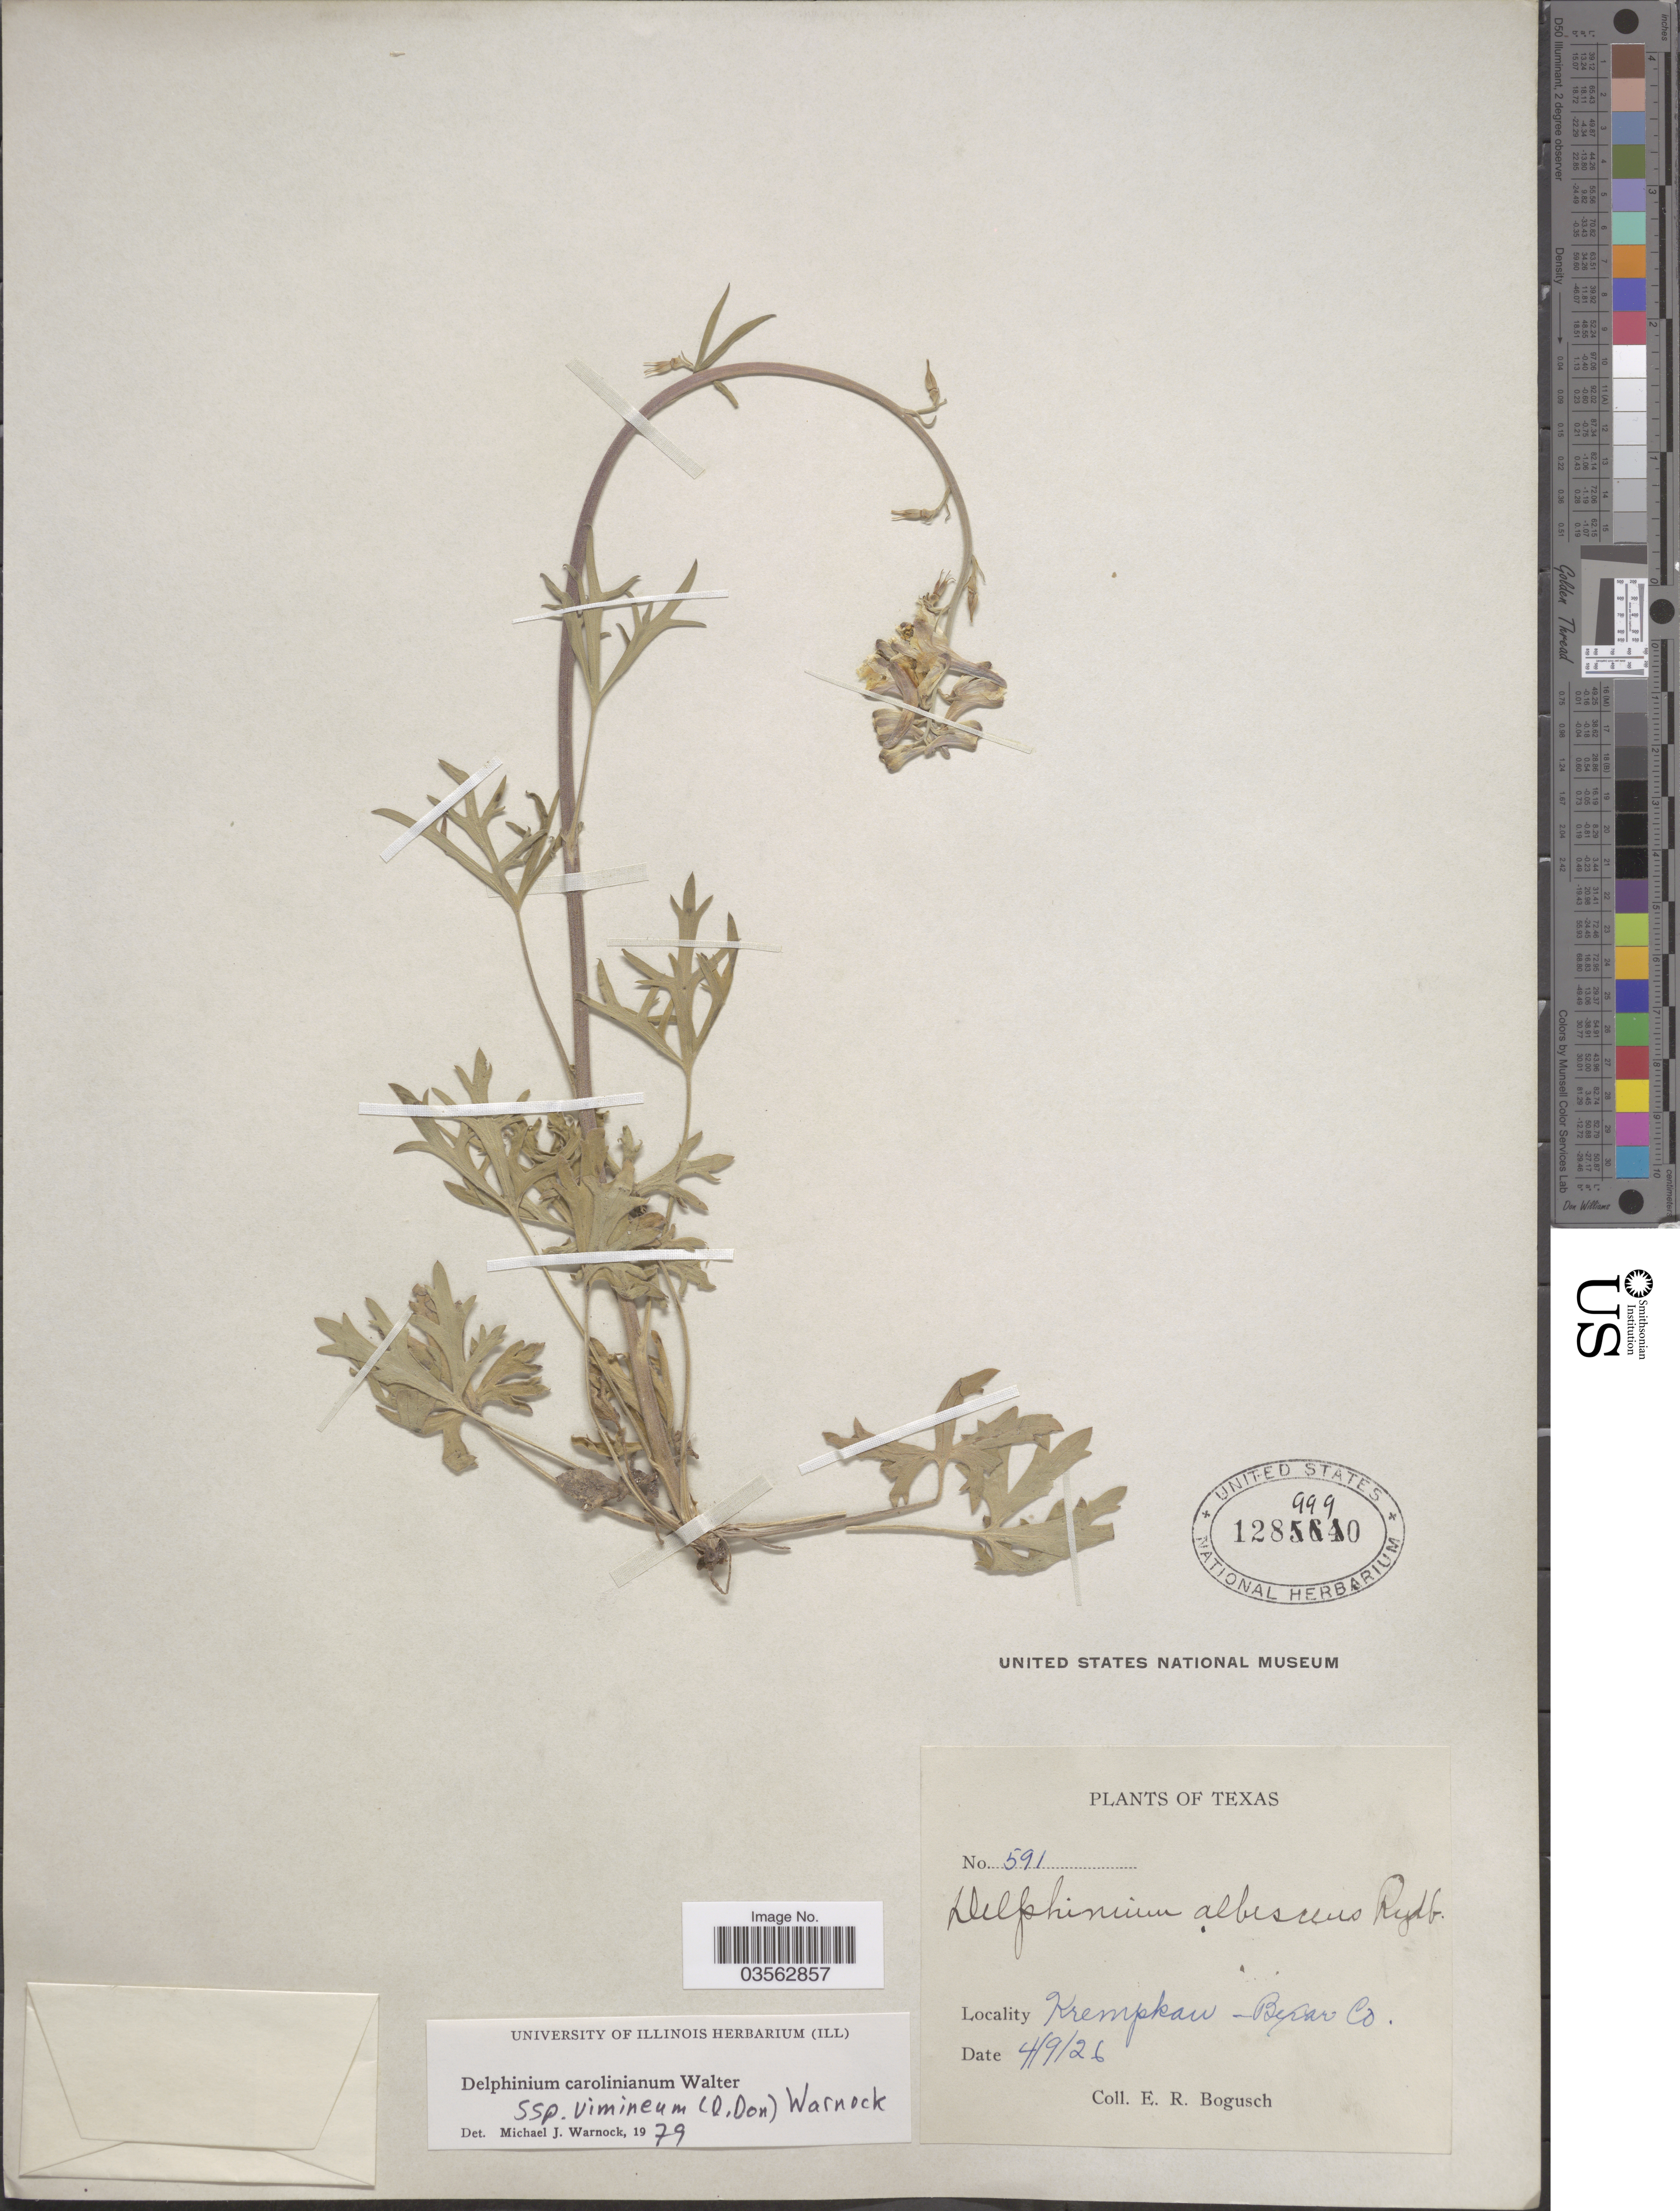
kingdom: Plantae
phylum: Tracheophyta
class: Magnoliopsida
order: Ranunculales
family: Ranunculaceae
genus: Delphinium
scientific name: Delphinium carolinianum subsp. vimineum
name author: Walter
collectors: E. Bogusch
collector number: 591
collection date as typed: Transcribed d/m/y: 9/4/26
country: United States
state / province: Texas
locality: Krempkau-Bexar Co.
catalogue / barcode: US 1289990